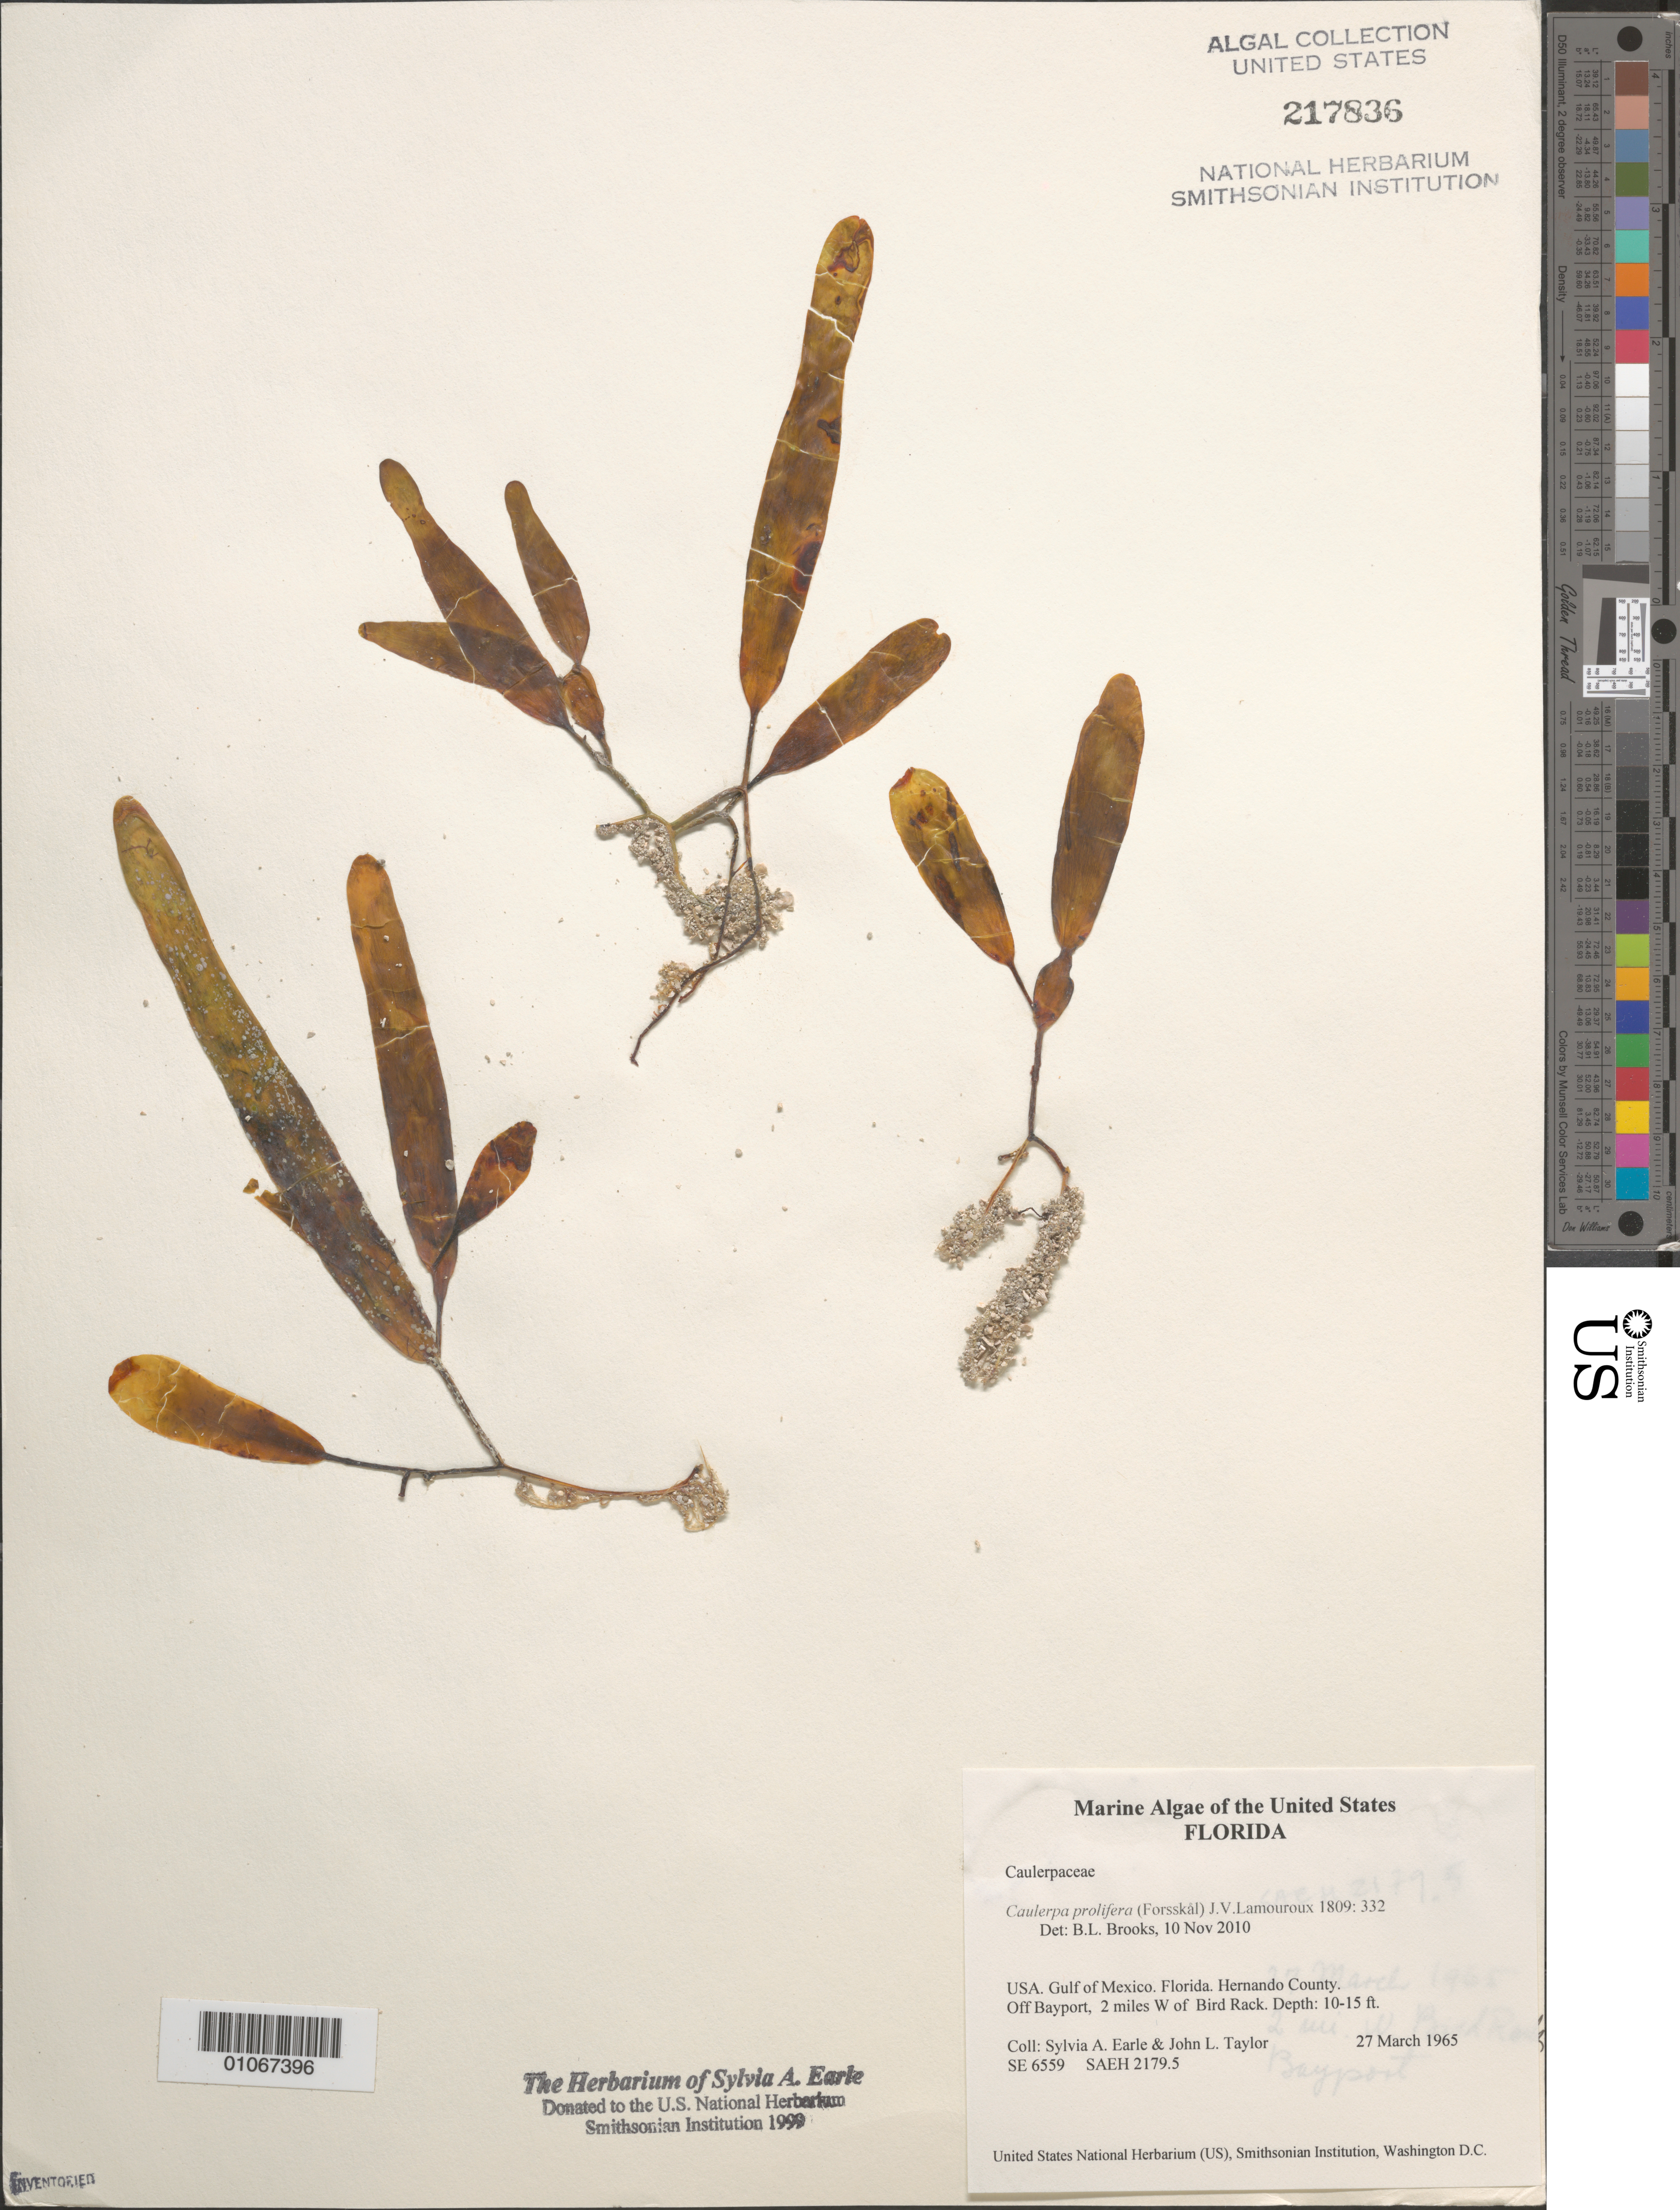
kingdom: Plantae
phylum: Chlorophyta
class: Ulvophyceae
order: Bryopsidales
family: Caulerpaceae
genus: Caulerpa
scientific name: Caulerpa prolifera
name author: (Forssk.) J.V.Lamouroux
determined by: Brooks, B. L., (BOT), Smithsonian Institution - National Museum of Natural History (UNITED STATES)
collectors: S. A. Earle & J. L. Taylor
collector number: SE 6559 & SAEH 2179.5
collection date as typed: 27 Mar 1965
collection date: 1965-03-27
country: United States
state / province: Florida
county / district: Hernando County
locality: Gulf of Mexico, off Bayport, 2 miles west of bird rack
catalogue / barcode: US 217836